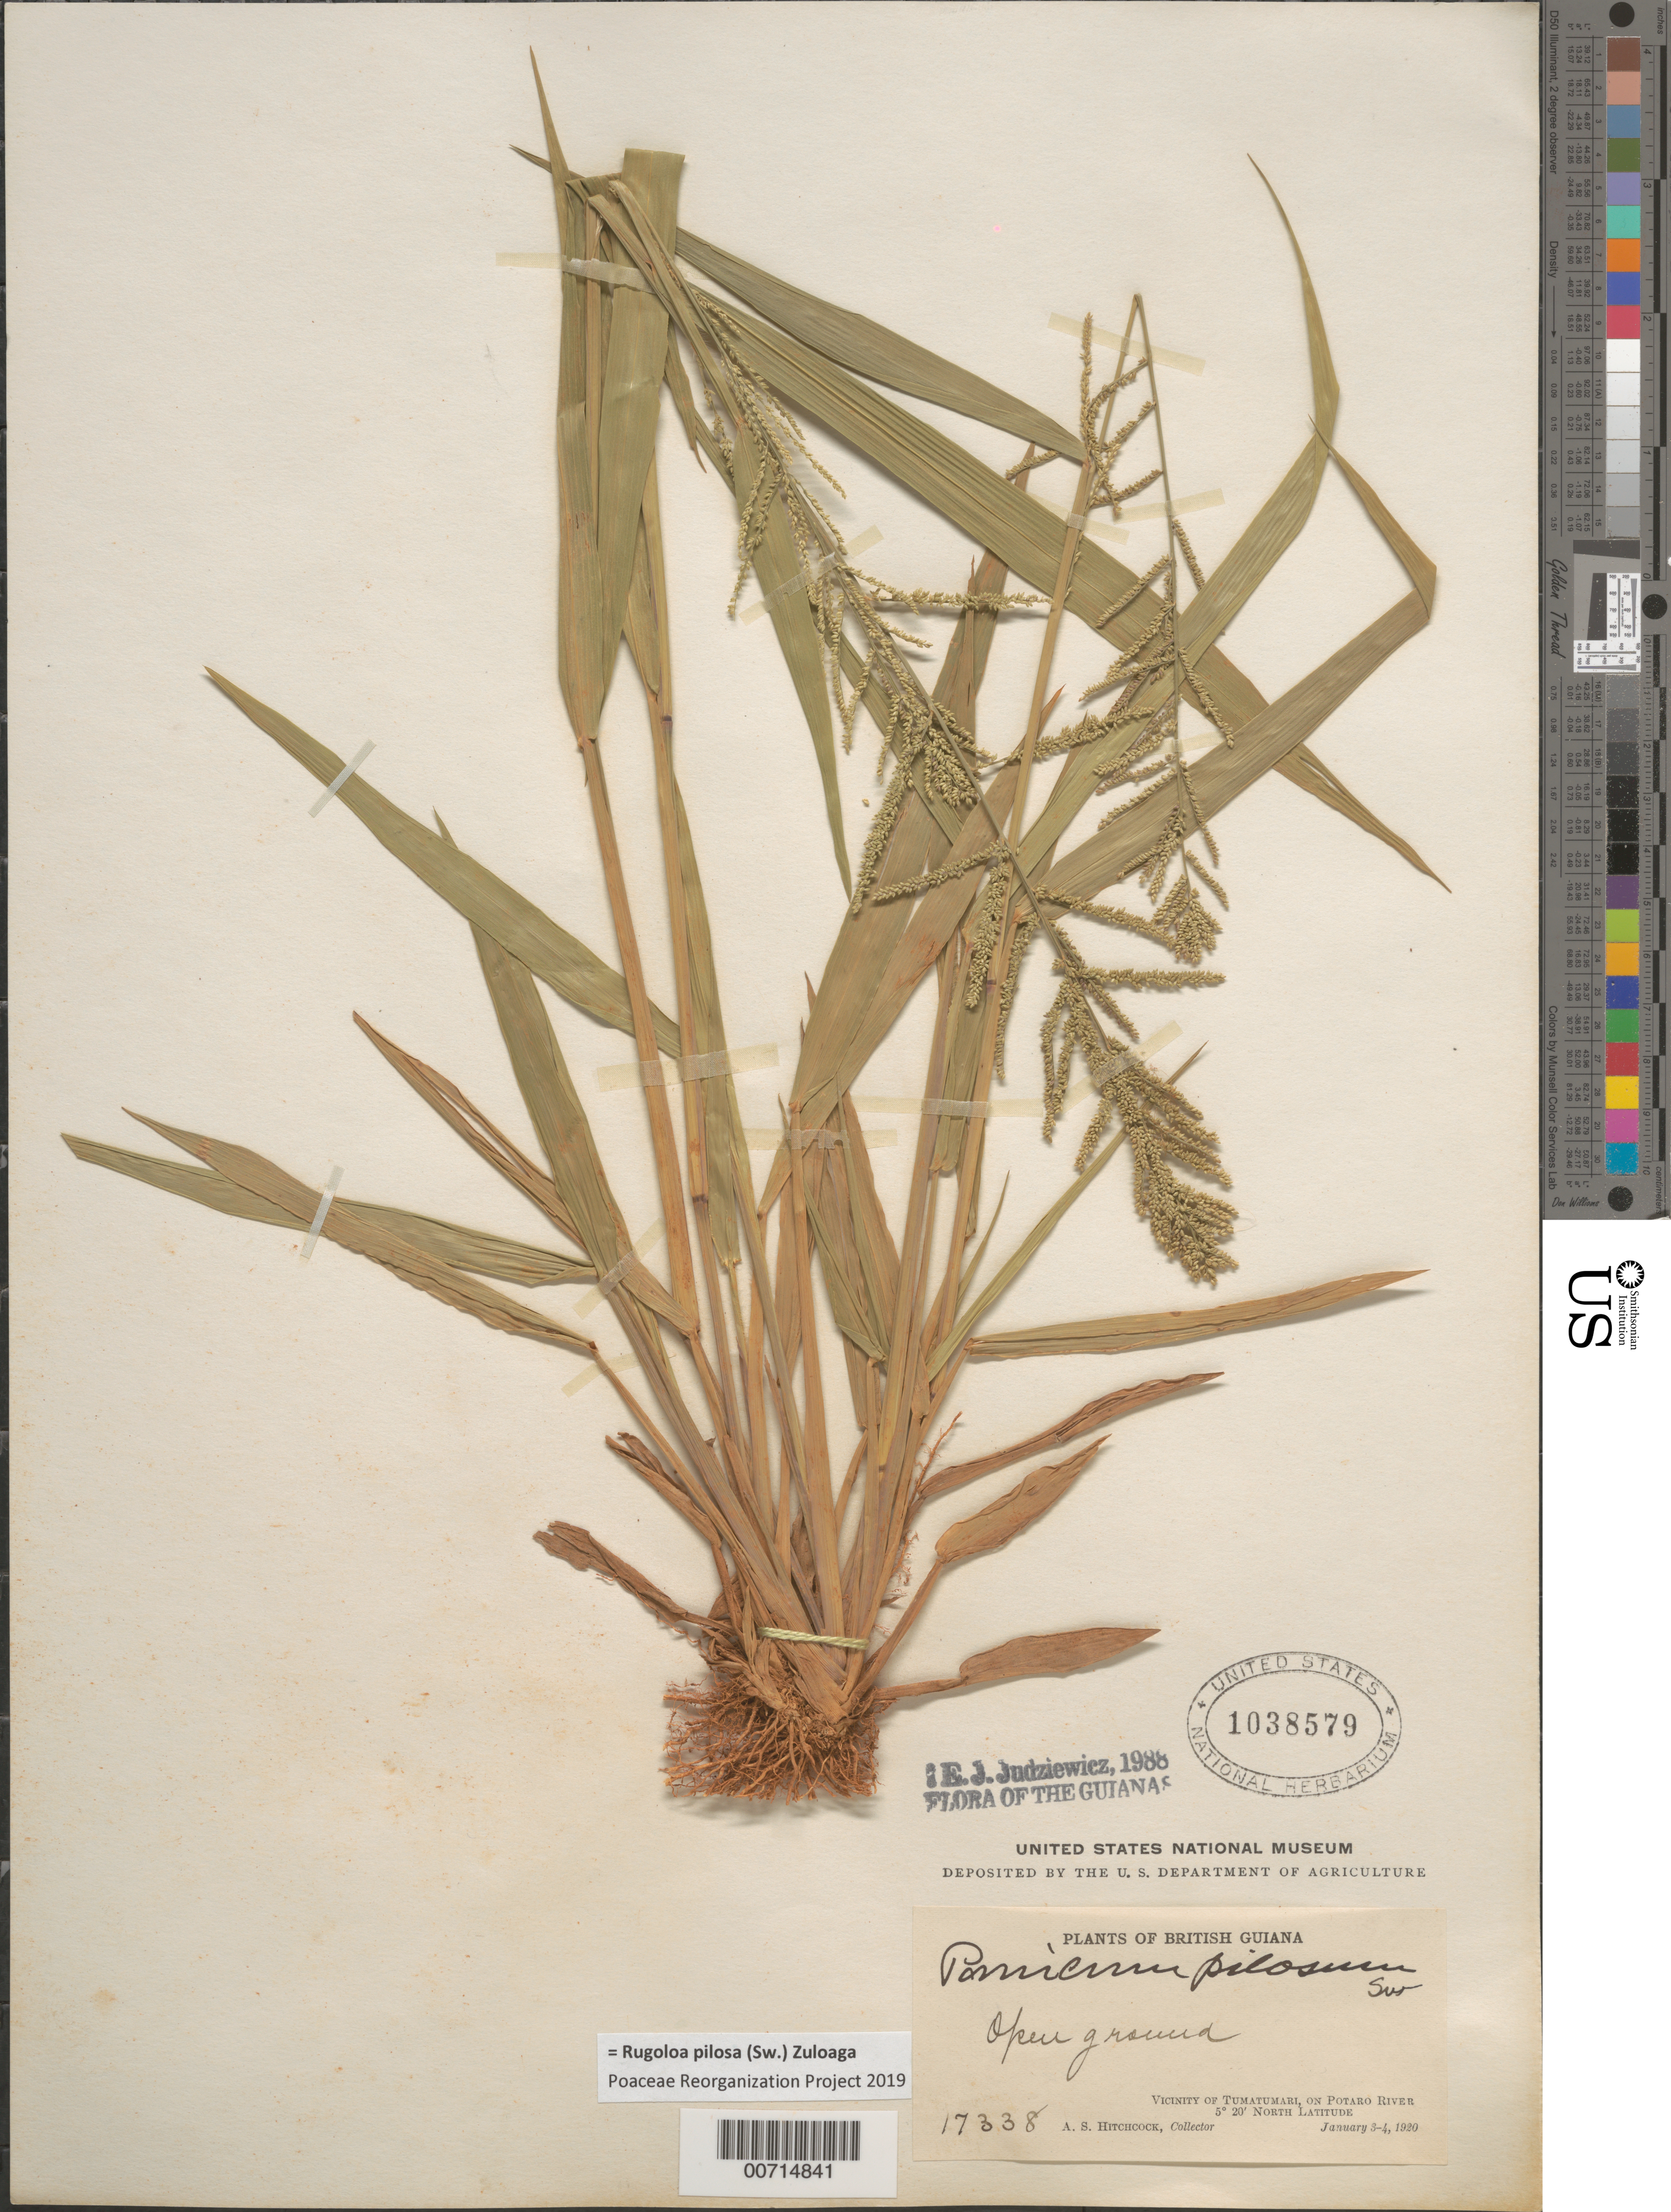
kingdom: Plantae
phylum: Tracheophyta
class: Liliopsida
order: Poales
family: Poaceae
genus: Panicum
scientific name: Panicum pilosum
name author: Sw.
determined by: Judziewicz, E. J.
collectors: A. S. Hitchcock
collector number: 17338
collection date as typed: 3-Jan-20 to 5-Jan-20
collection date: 1920-01-03/1920-01-05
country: Guyana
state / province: Potaro-Siparuni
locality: Tumatumari Village, Potaro R.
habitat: Open ground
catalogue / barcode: US 1038579